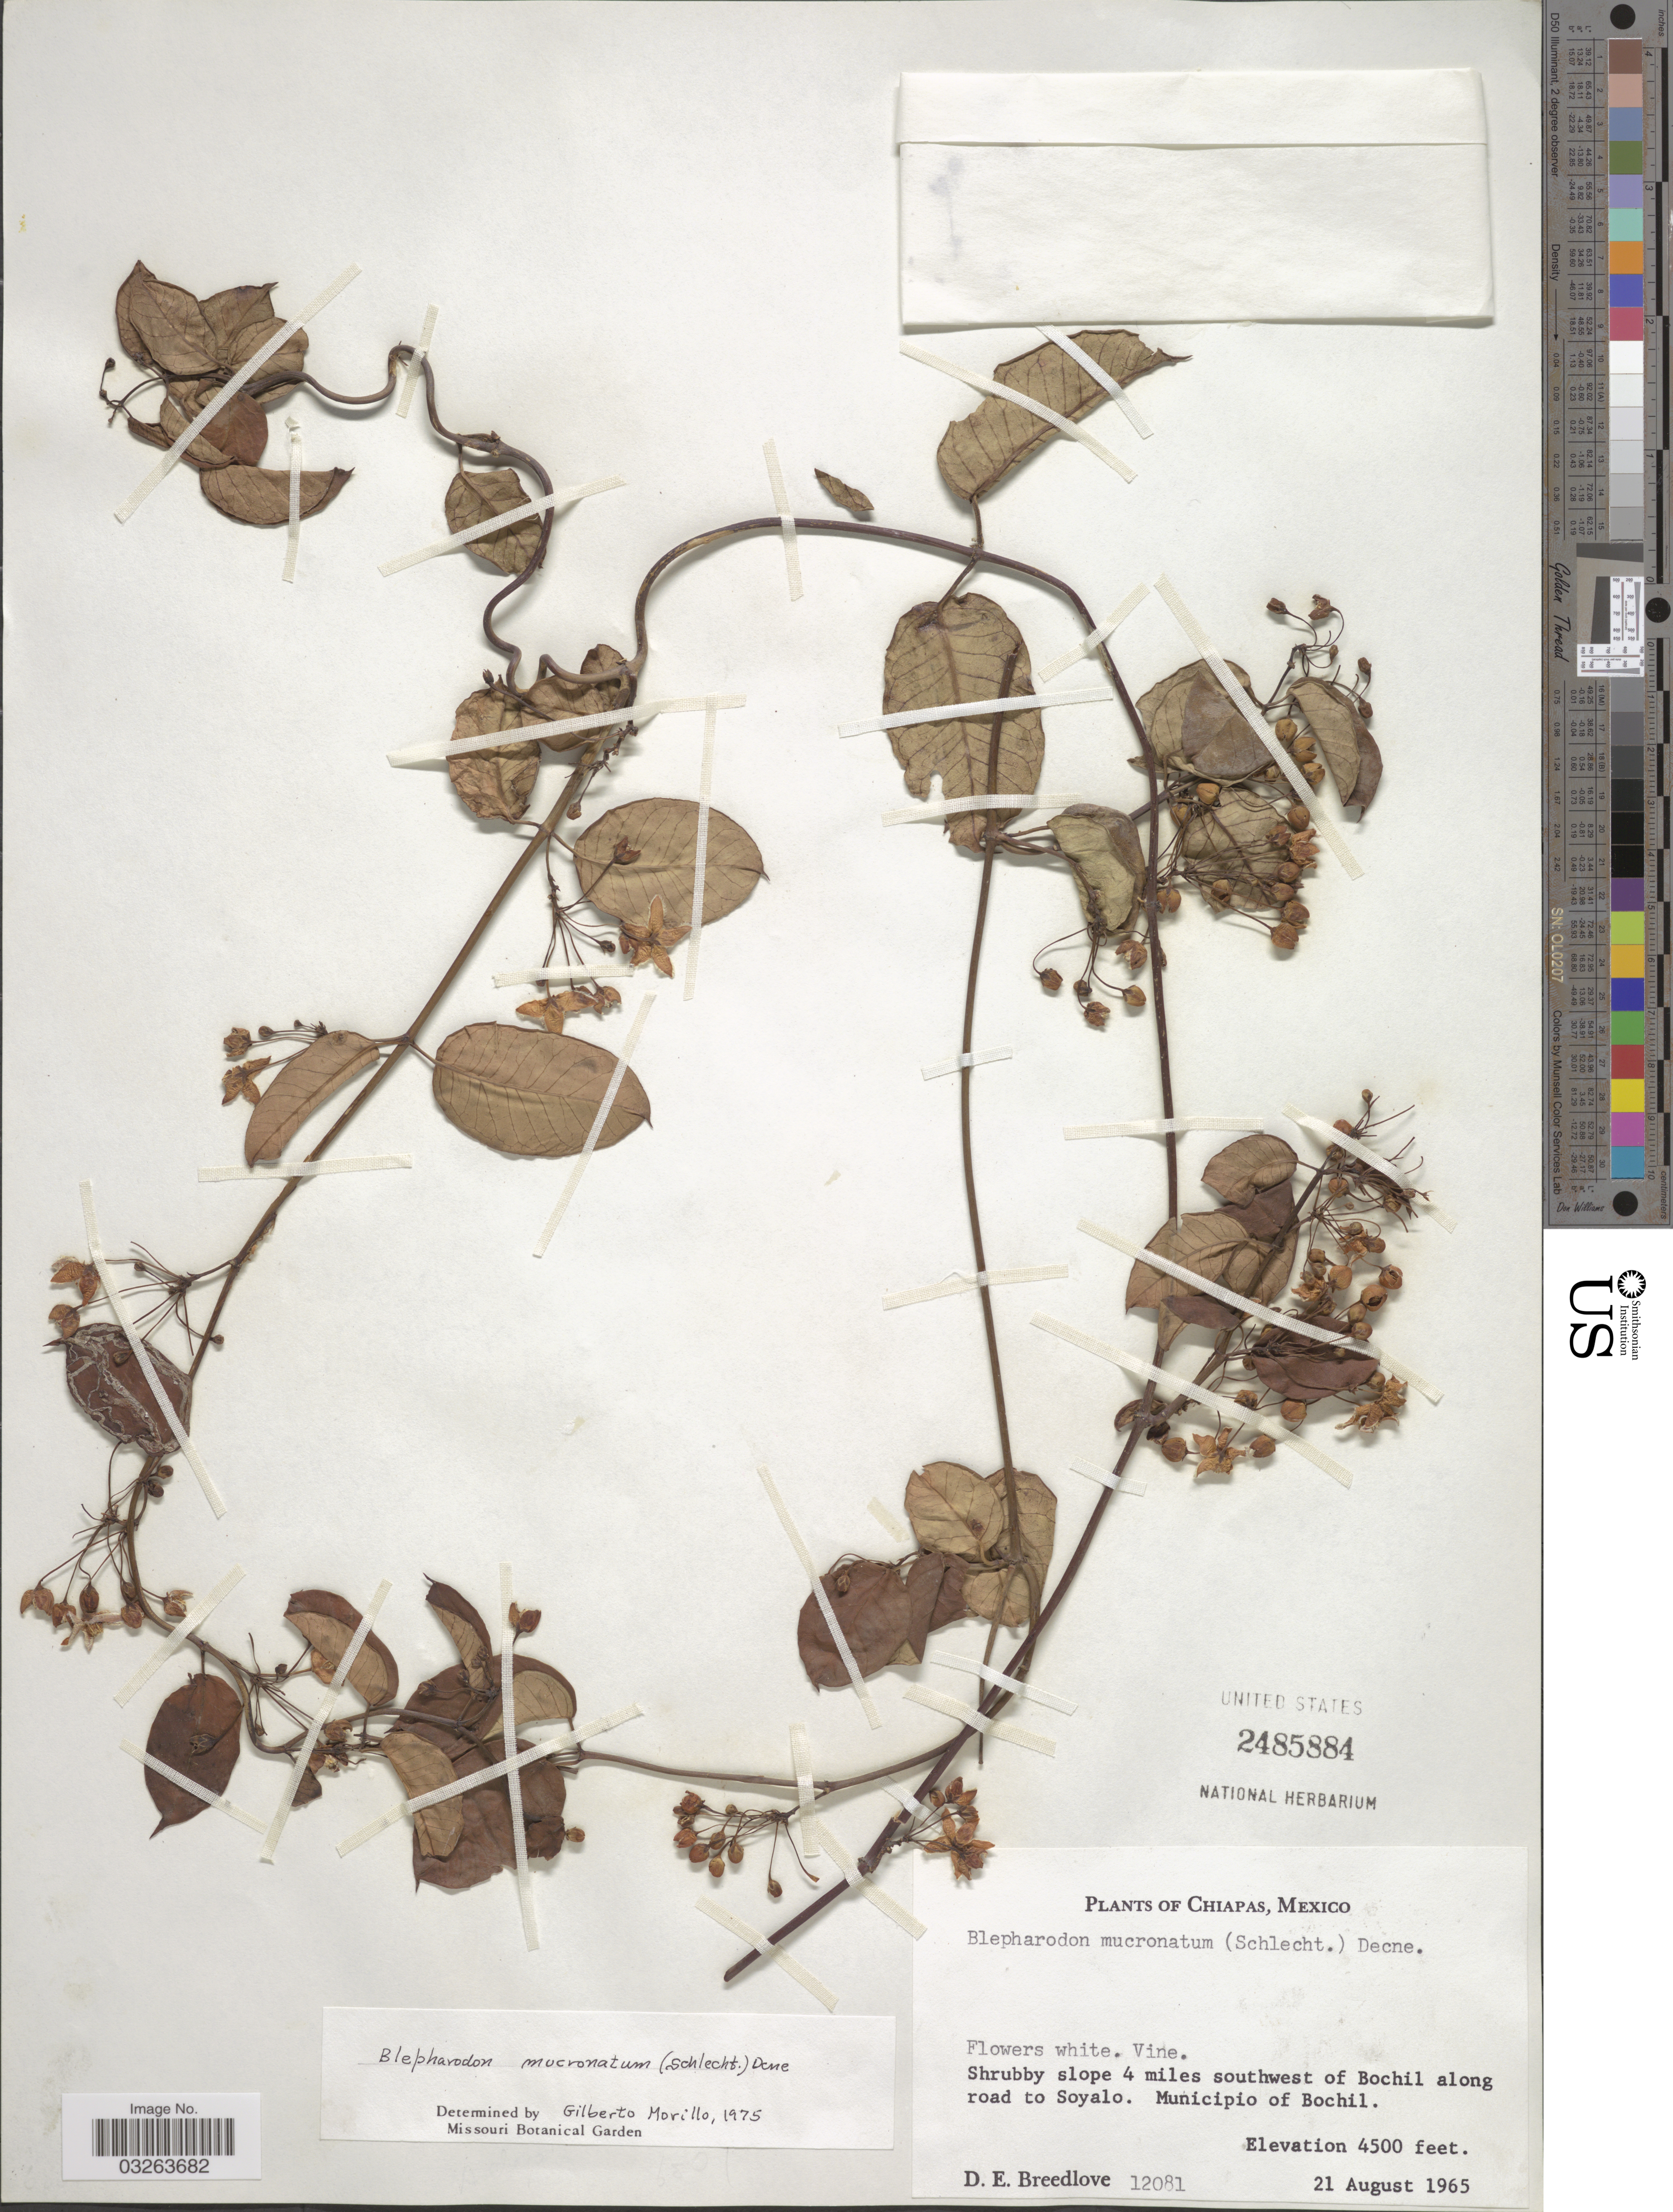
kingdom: Plantae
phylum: Tracheophyta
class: Magnoliopsida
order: Gentianales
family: Apocynaceae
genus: Blepharodon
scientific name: Blepharodon mucronatum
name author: (Schltdl.) Decne.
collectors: D. E. Breedlove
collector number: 12081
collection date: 1965-08-21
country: Mexico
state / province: Chiapas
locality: Shrubby slope 4 miles southwest of Bochil along road to Soyalo. Municipio of Bochil.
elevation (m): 1372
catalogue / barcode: US 2485884